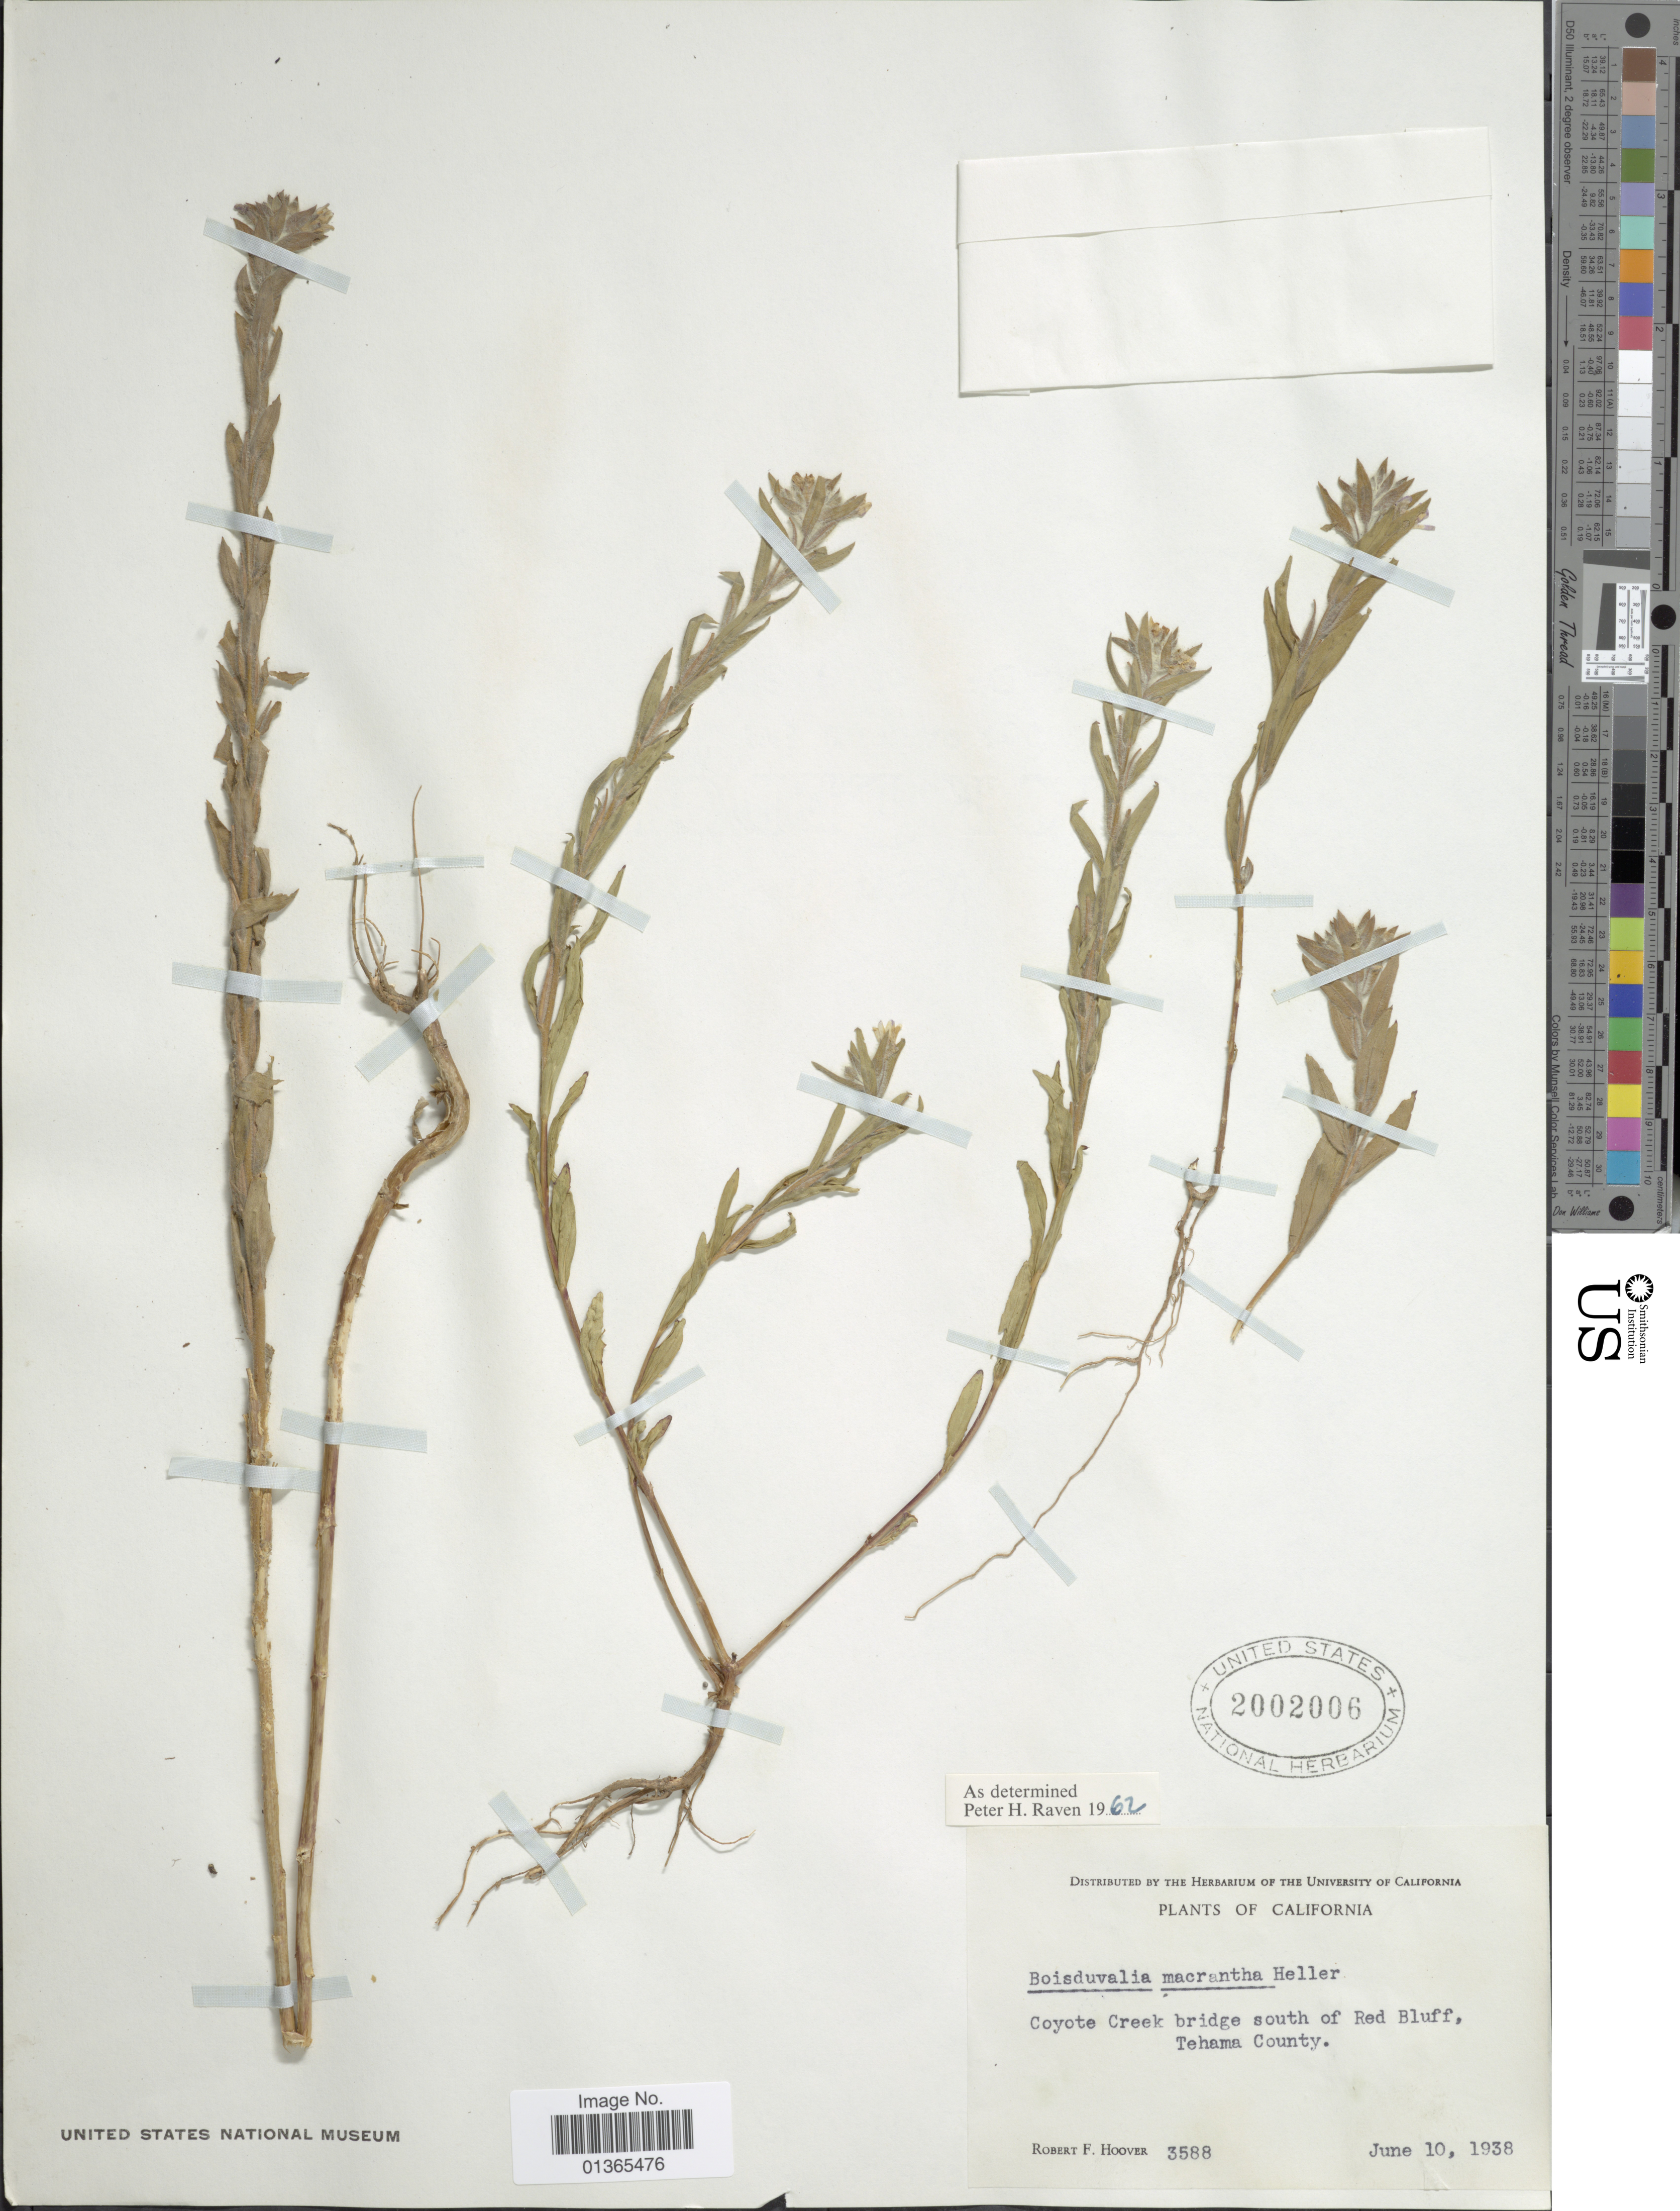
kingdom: Plantae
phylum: Tracheophyta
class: Magnoliopsida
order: Myrtales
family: Onagraceae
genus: Epilobium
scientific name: Epilobium pallidum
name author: (Eastw.) Hoch & P.H. Raven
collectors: R. F. Hoover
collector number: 3588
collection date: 1938-06-10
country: United States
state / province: California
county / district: Tehama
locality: Coyote Creek bridge south of Red Bluff, Tehama County.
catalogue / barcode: US 2002006